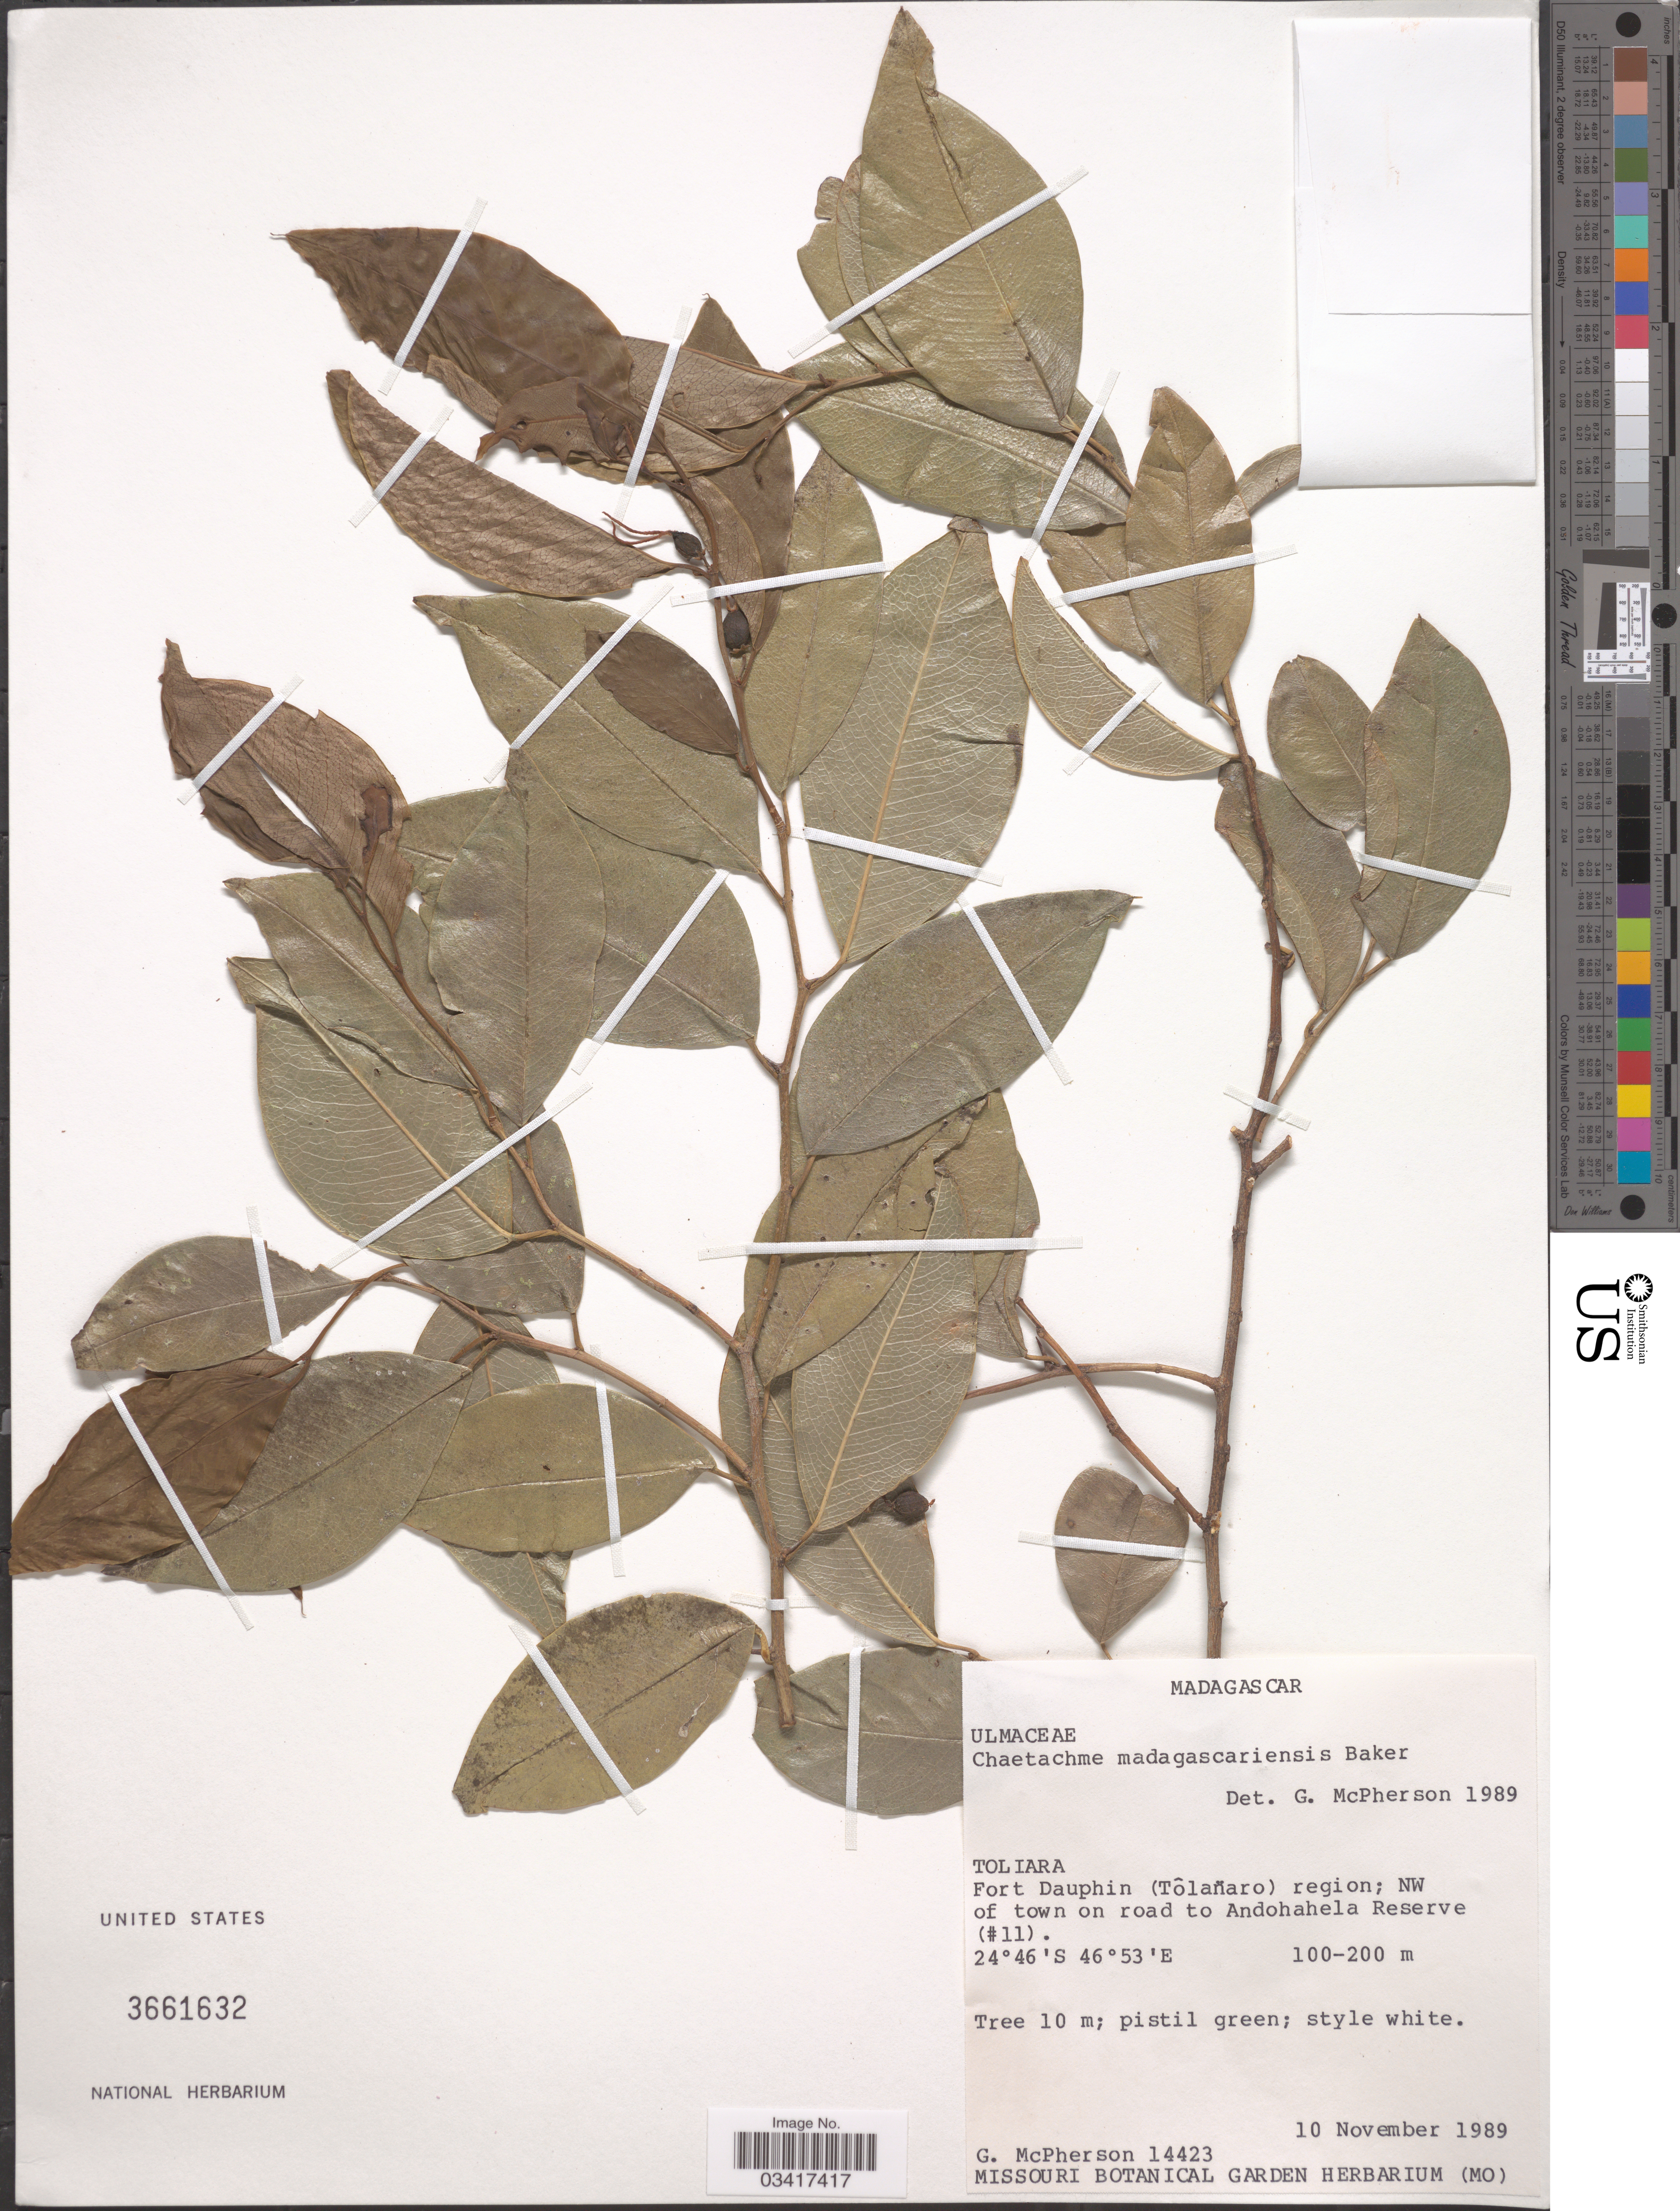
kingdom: Plantae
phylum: Tracheophyta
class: Magnoliopsida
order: Rosales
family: Cannabaceae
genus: Chaetachme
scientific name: Chaetachme madagascariensis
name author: Baker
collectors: G. McPherson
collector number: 14423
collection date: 1989-11-10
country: Madagascar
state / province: Anosy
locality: Fort Dauphin (Tôlanaro) region; NW of town on road to Andohahela Reserve (#11).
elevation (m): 100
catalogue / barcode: US 3661632